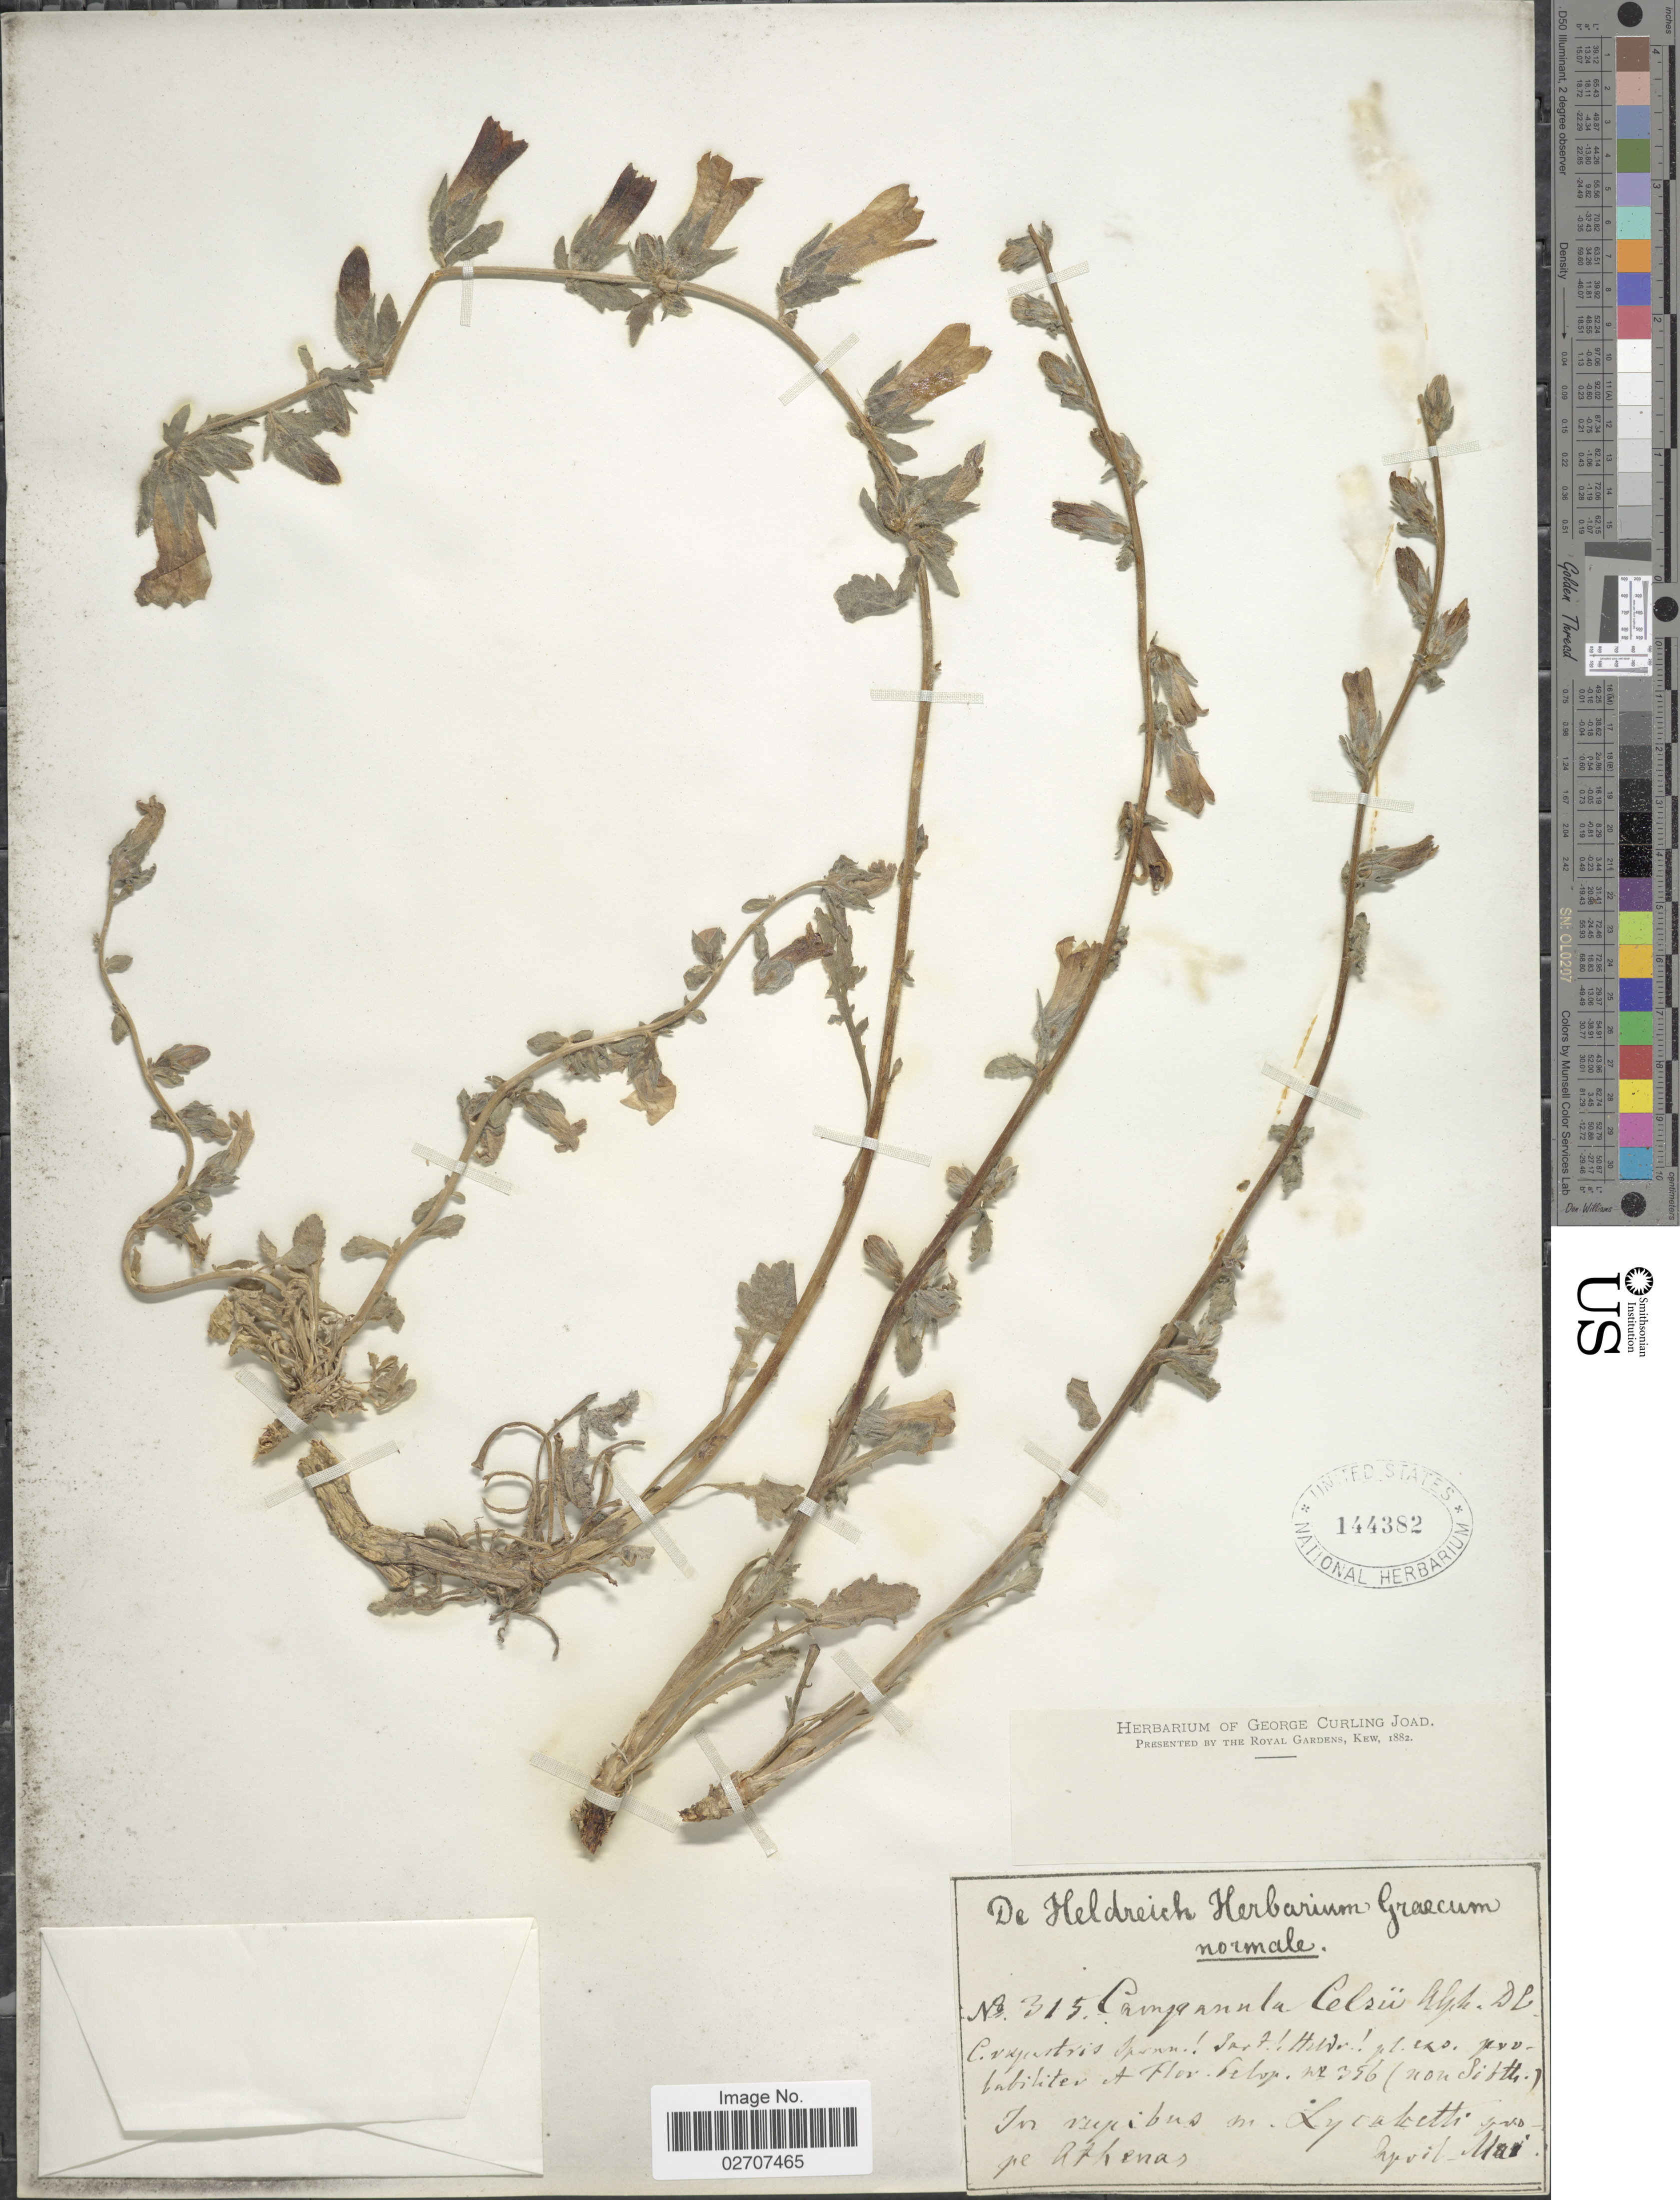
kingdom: Plantae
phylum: Tracheophyta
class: Magnoliopsida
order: Asterales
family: Campanulaceae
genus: Campanula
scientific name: Campanula celsii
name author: A. DC.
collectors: ex herb. De Heldreich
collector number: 315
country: Greece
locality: In rupibus m. Lycabetti prope Athena.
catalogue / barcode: US 144382